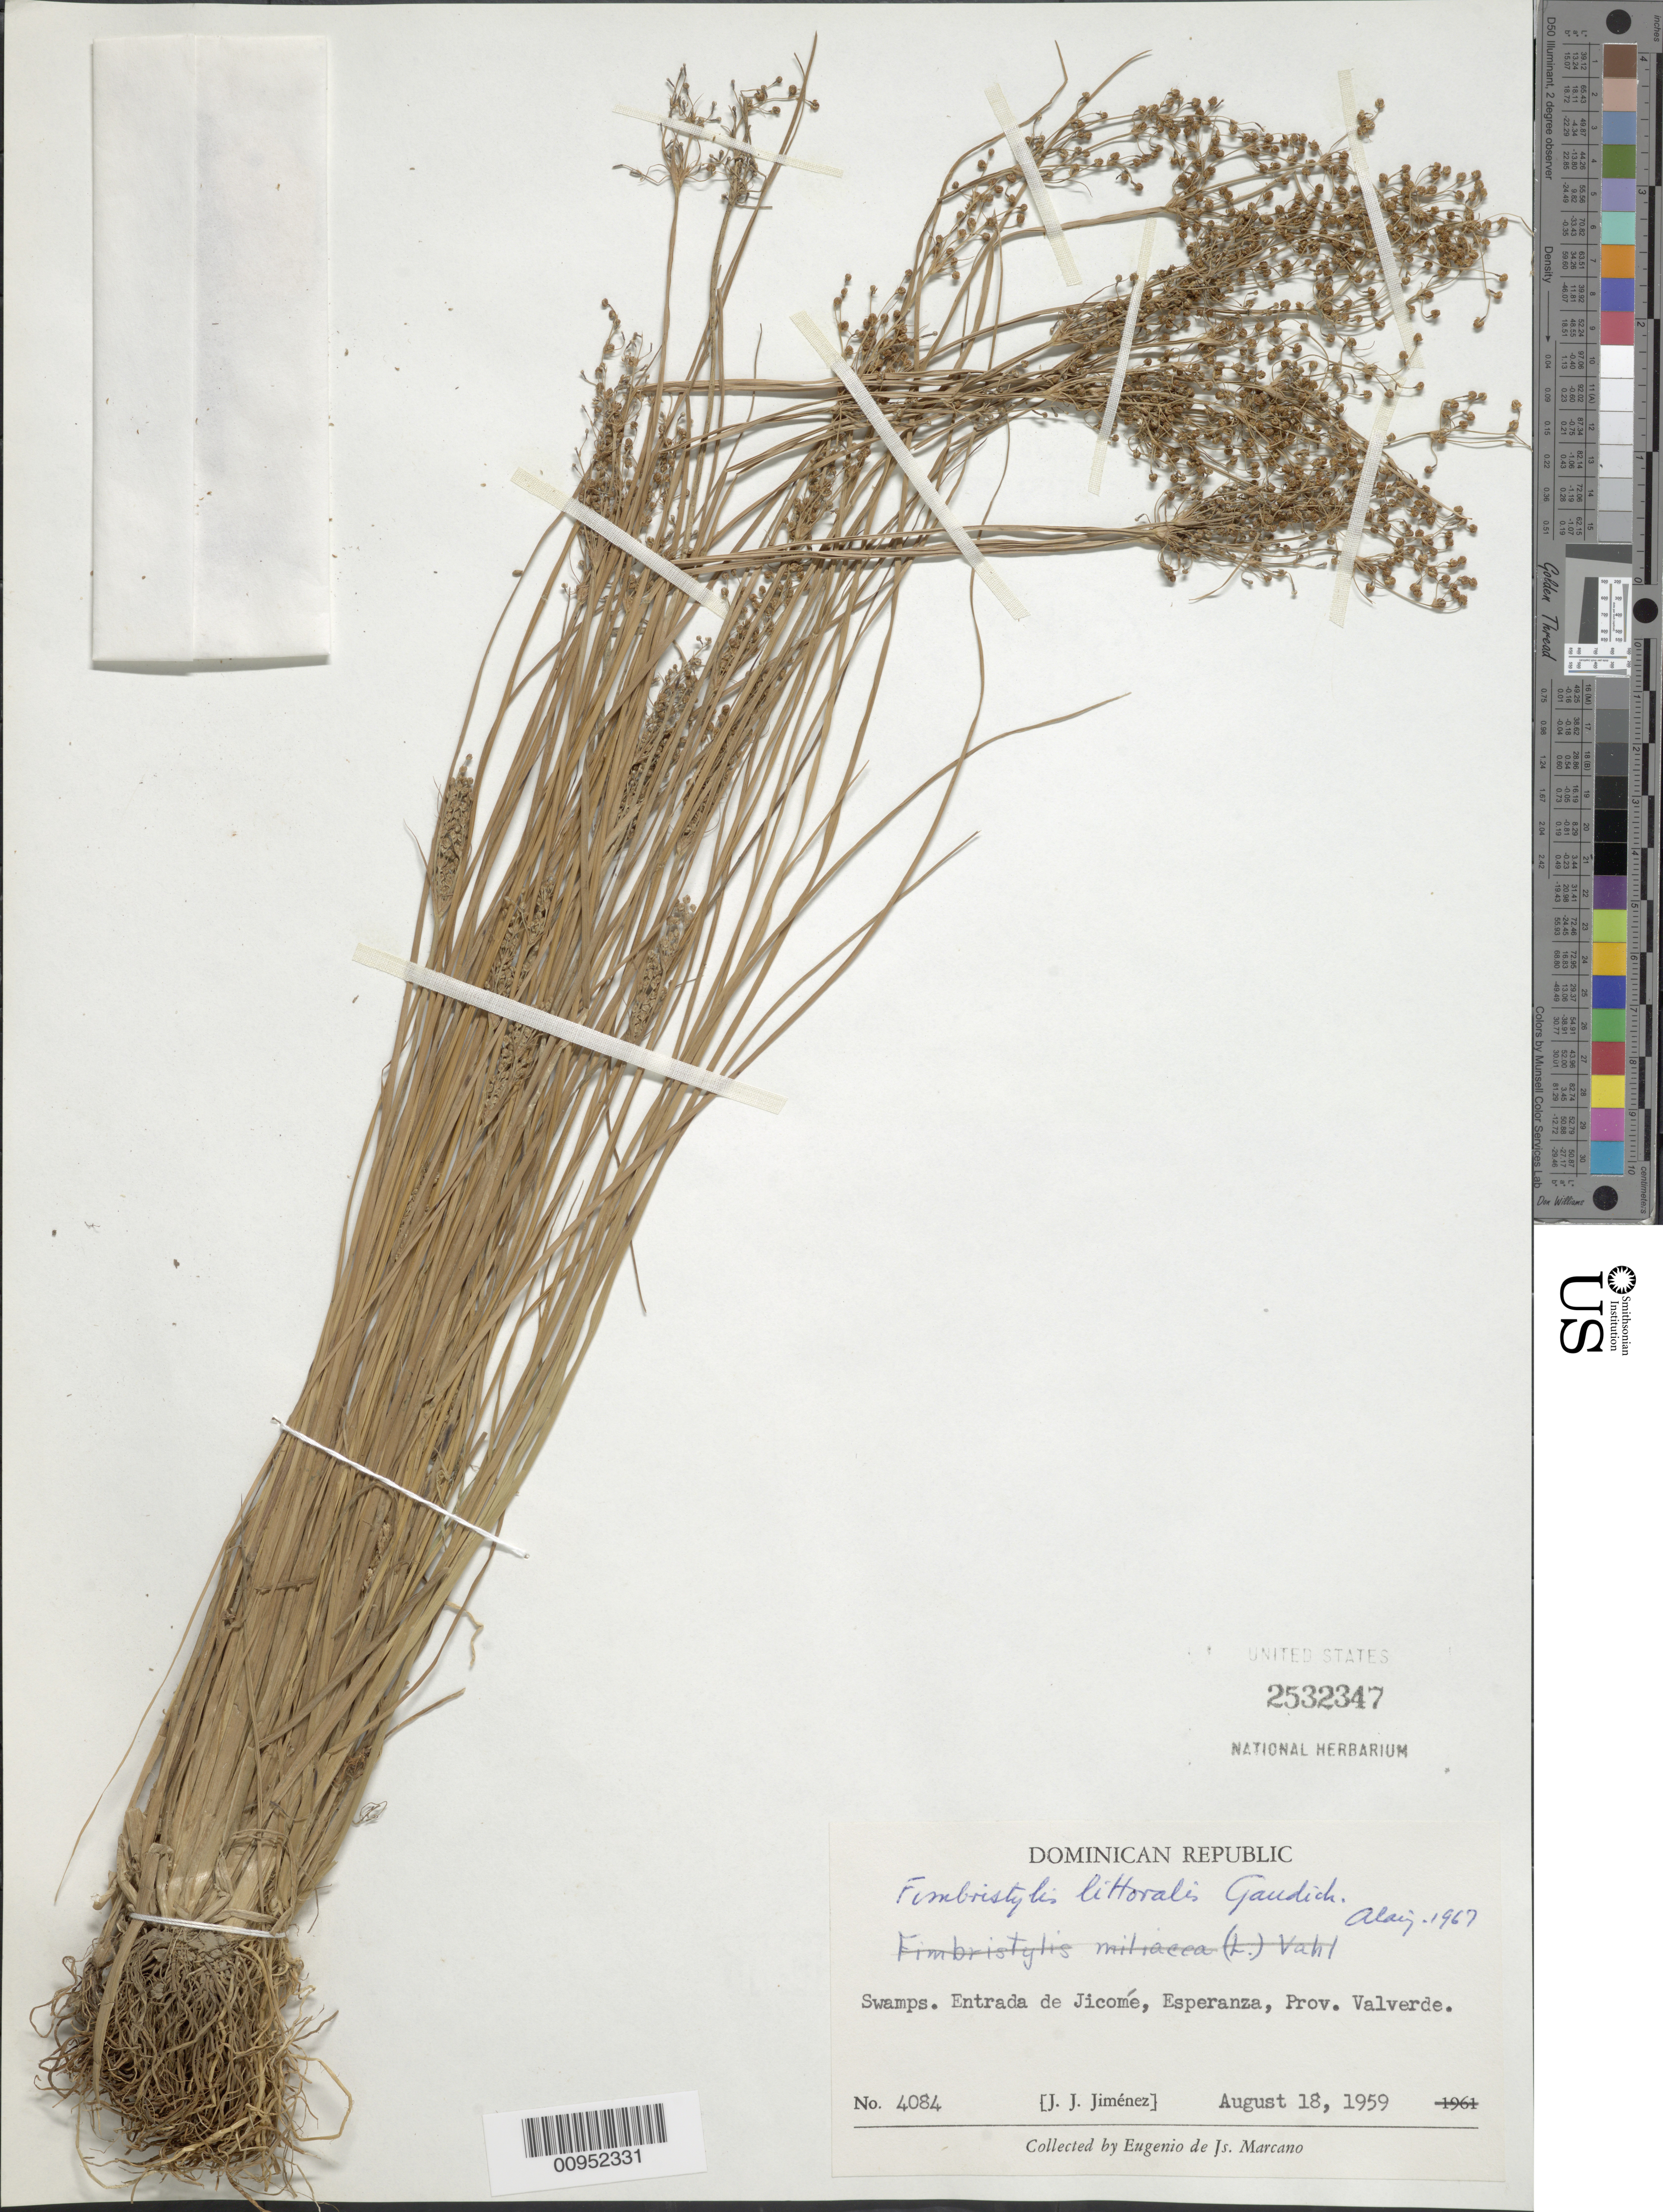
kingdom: Plantae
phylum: Tracheophyta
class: Liliopsida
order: Poales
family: Cyperaceae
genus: Fimbristylis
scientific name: Fimbristylis littoralis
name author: Gaudich.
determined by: Liogier, Alain H.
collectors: J. J. Jiménez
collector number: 4084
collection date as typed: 18 Aug 1959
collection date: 1959-08-18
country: Dominican Republic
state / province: Valverde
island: Hispaniola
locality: Swamps Entrada de Jicomé, Esperanza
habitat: Swamps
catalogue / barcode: US 2532347